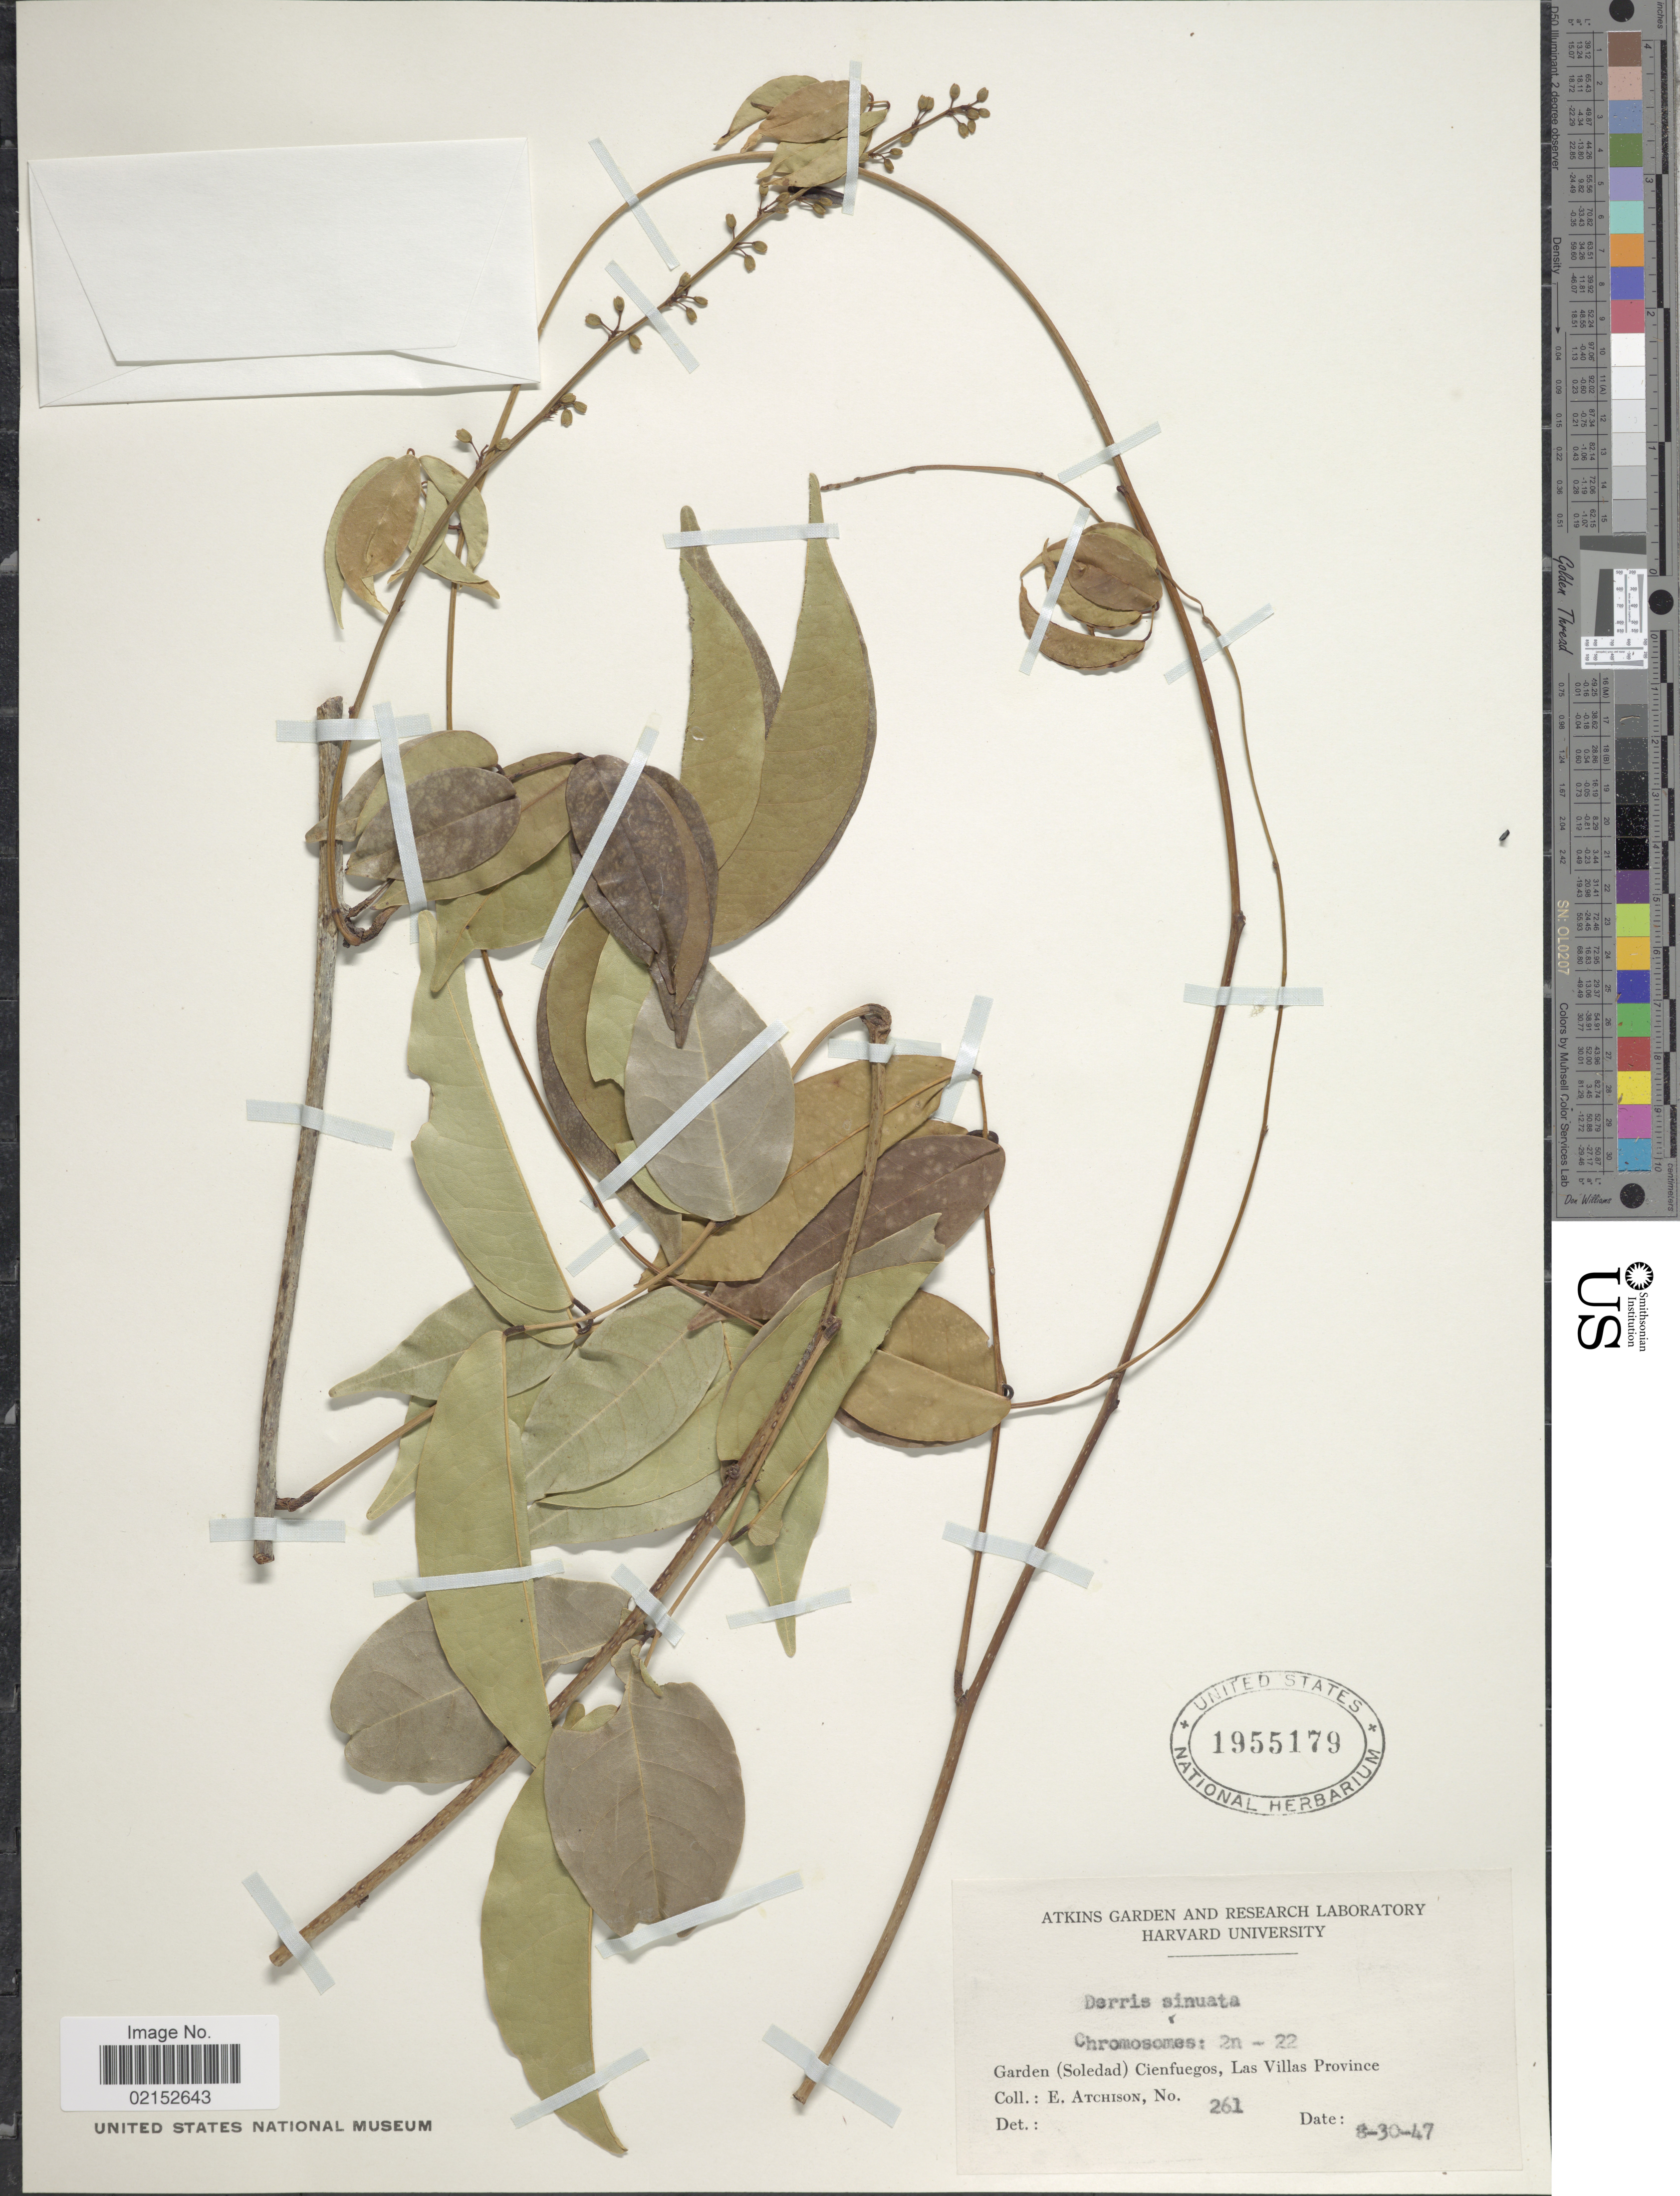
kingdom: Plantae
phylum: Tracheophyta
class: Magnoliopsida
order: Fabales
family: Fabaceae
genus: Derris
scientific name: Derris sinuata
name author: Benth. ex Thwaites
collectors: E. Atchison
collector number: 261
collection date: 1947-08-30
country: Cuba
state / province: Las Villas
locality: Garden (Soledad) Cienfuegos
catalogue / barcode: US 1955179